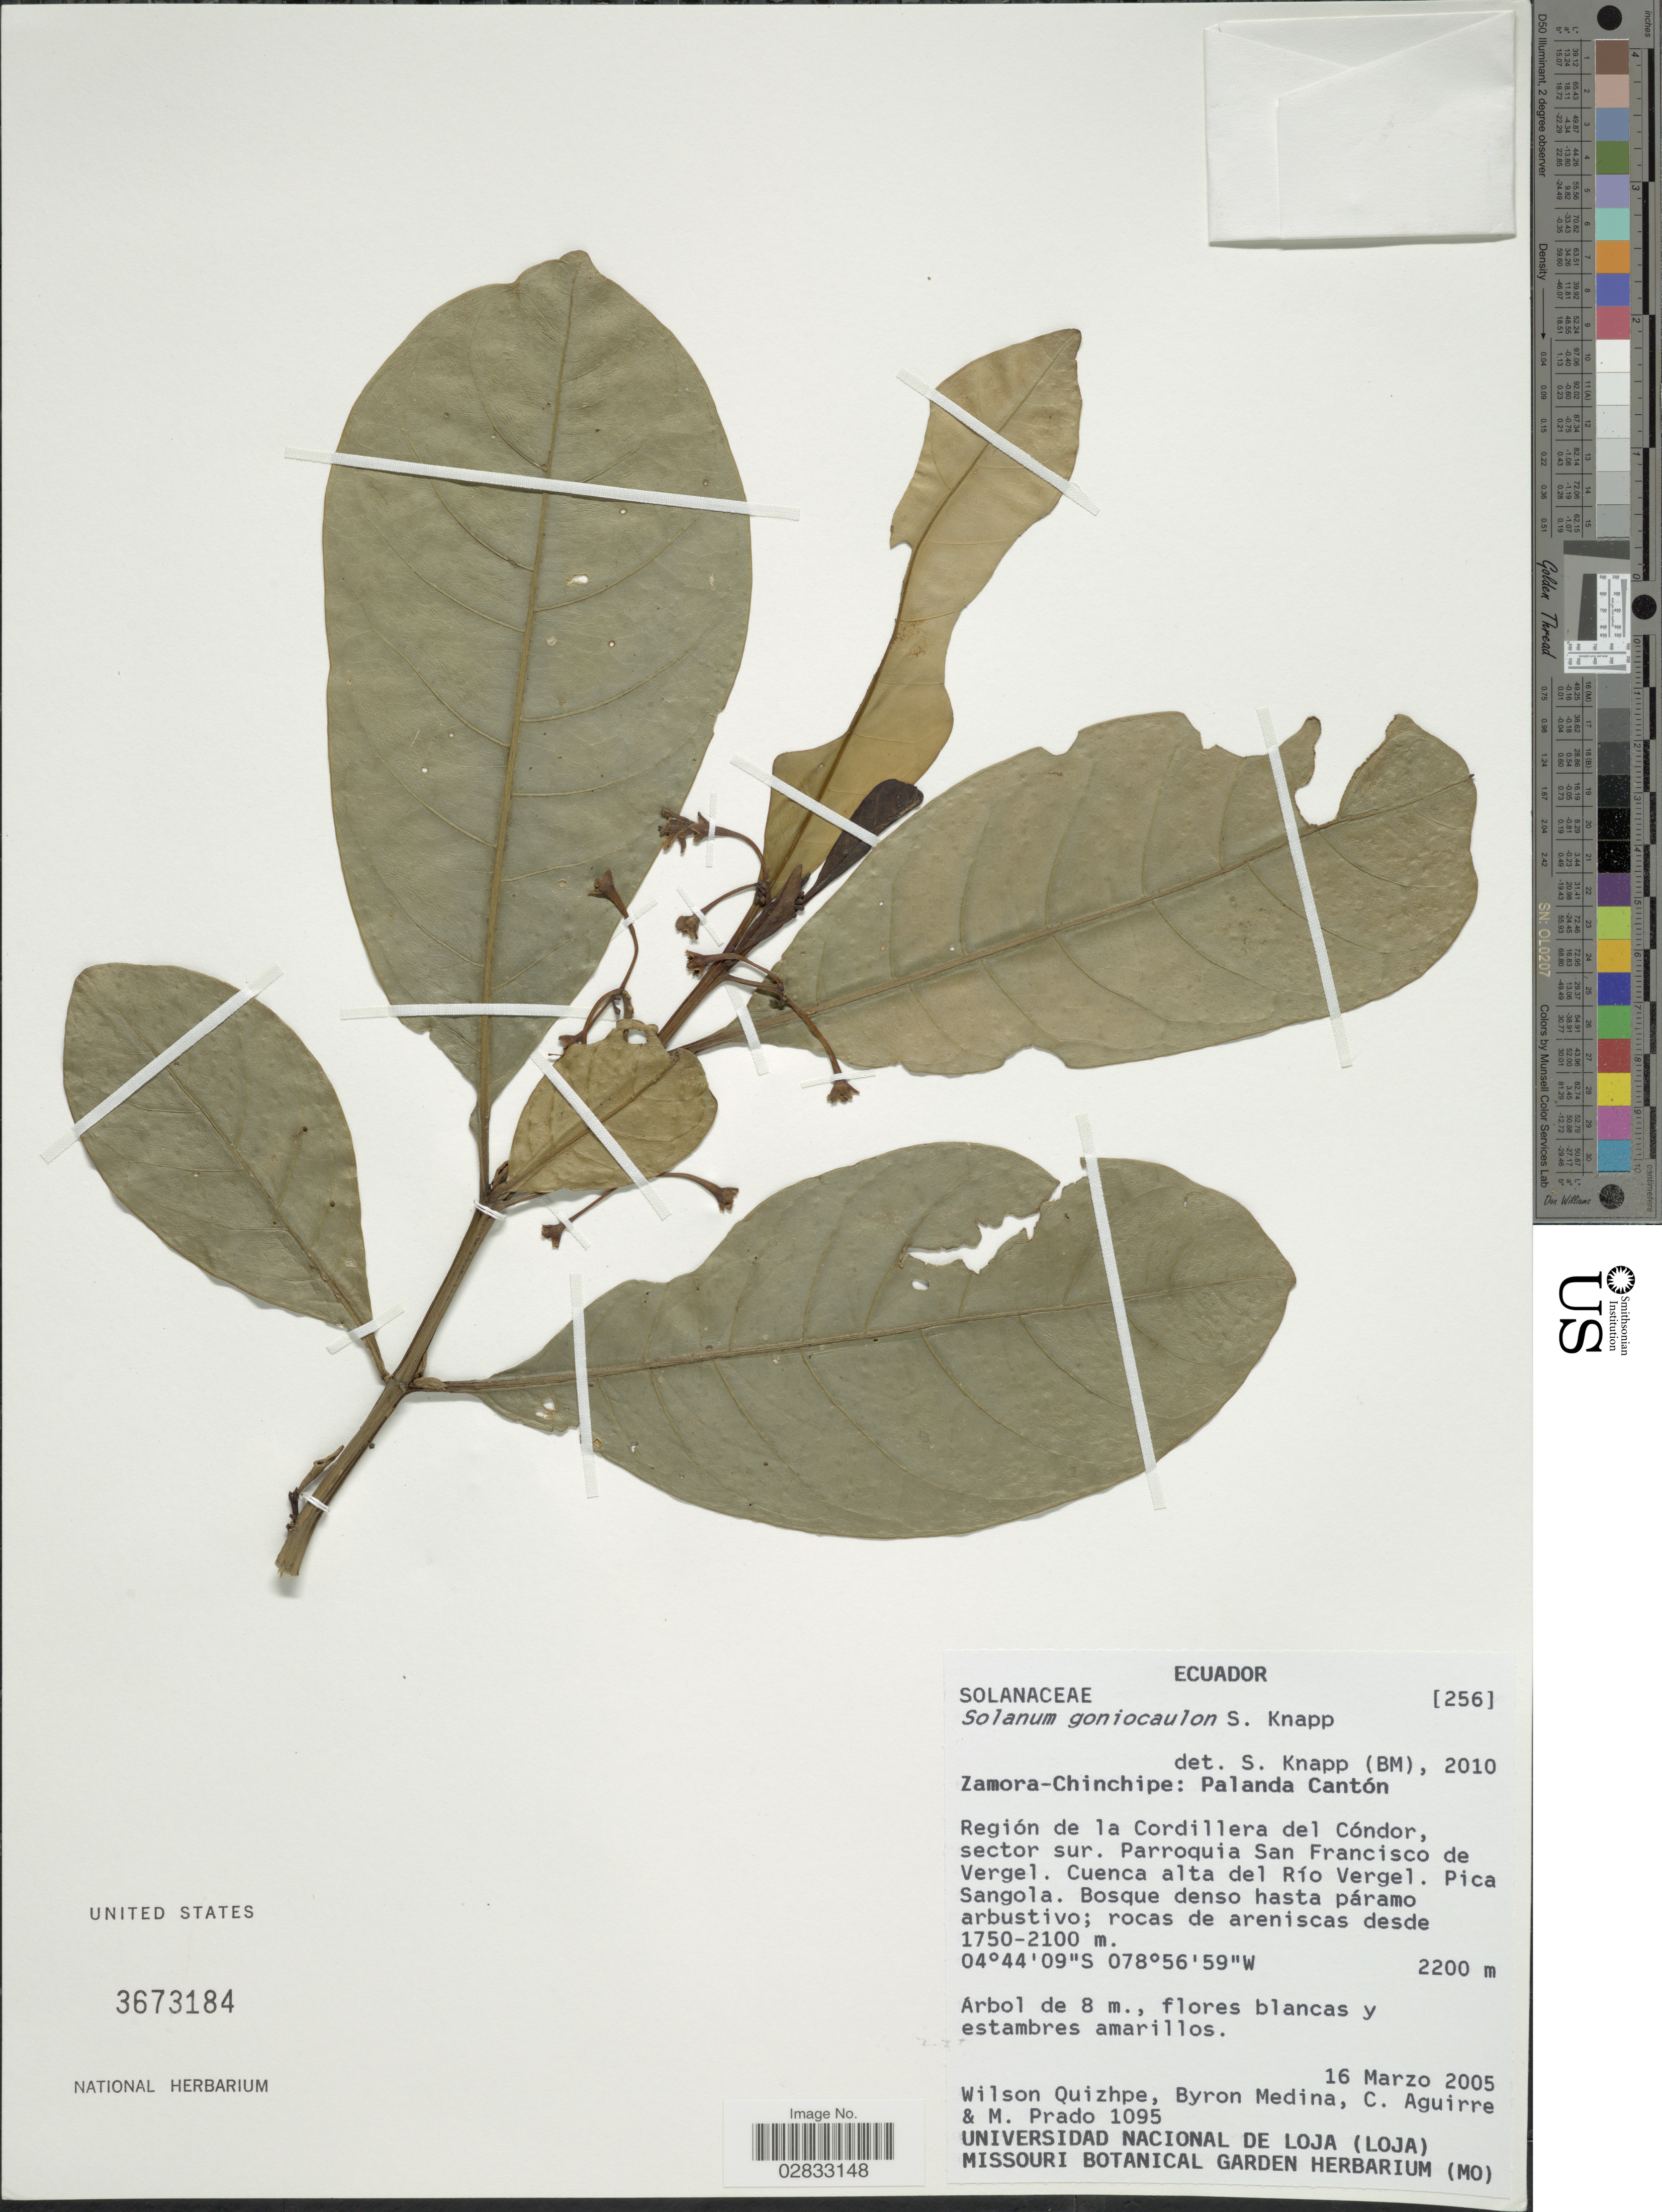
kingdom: Plantae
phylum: Tracheophyta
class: Magnoliopsida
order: Solanales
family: Solanaceae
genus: Solanum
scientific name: Solanum goniocaulon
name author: S. Knapp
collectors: W. Quizhpe, B. Medina, C. Aguirre & M. Prado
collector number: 1095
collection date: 2005-03-16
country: Ecuador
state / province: Zamora-Chinchipe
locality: Palanda Cantón. Regíon de la Cordillera del Cóndor, sector sur. Parroquia San Francisco de Vergel. Cuenca alta del Río Vergel. Pica Sangola.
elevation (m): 2200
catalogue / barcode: US 3673184